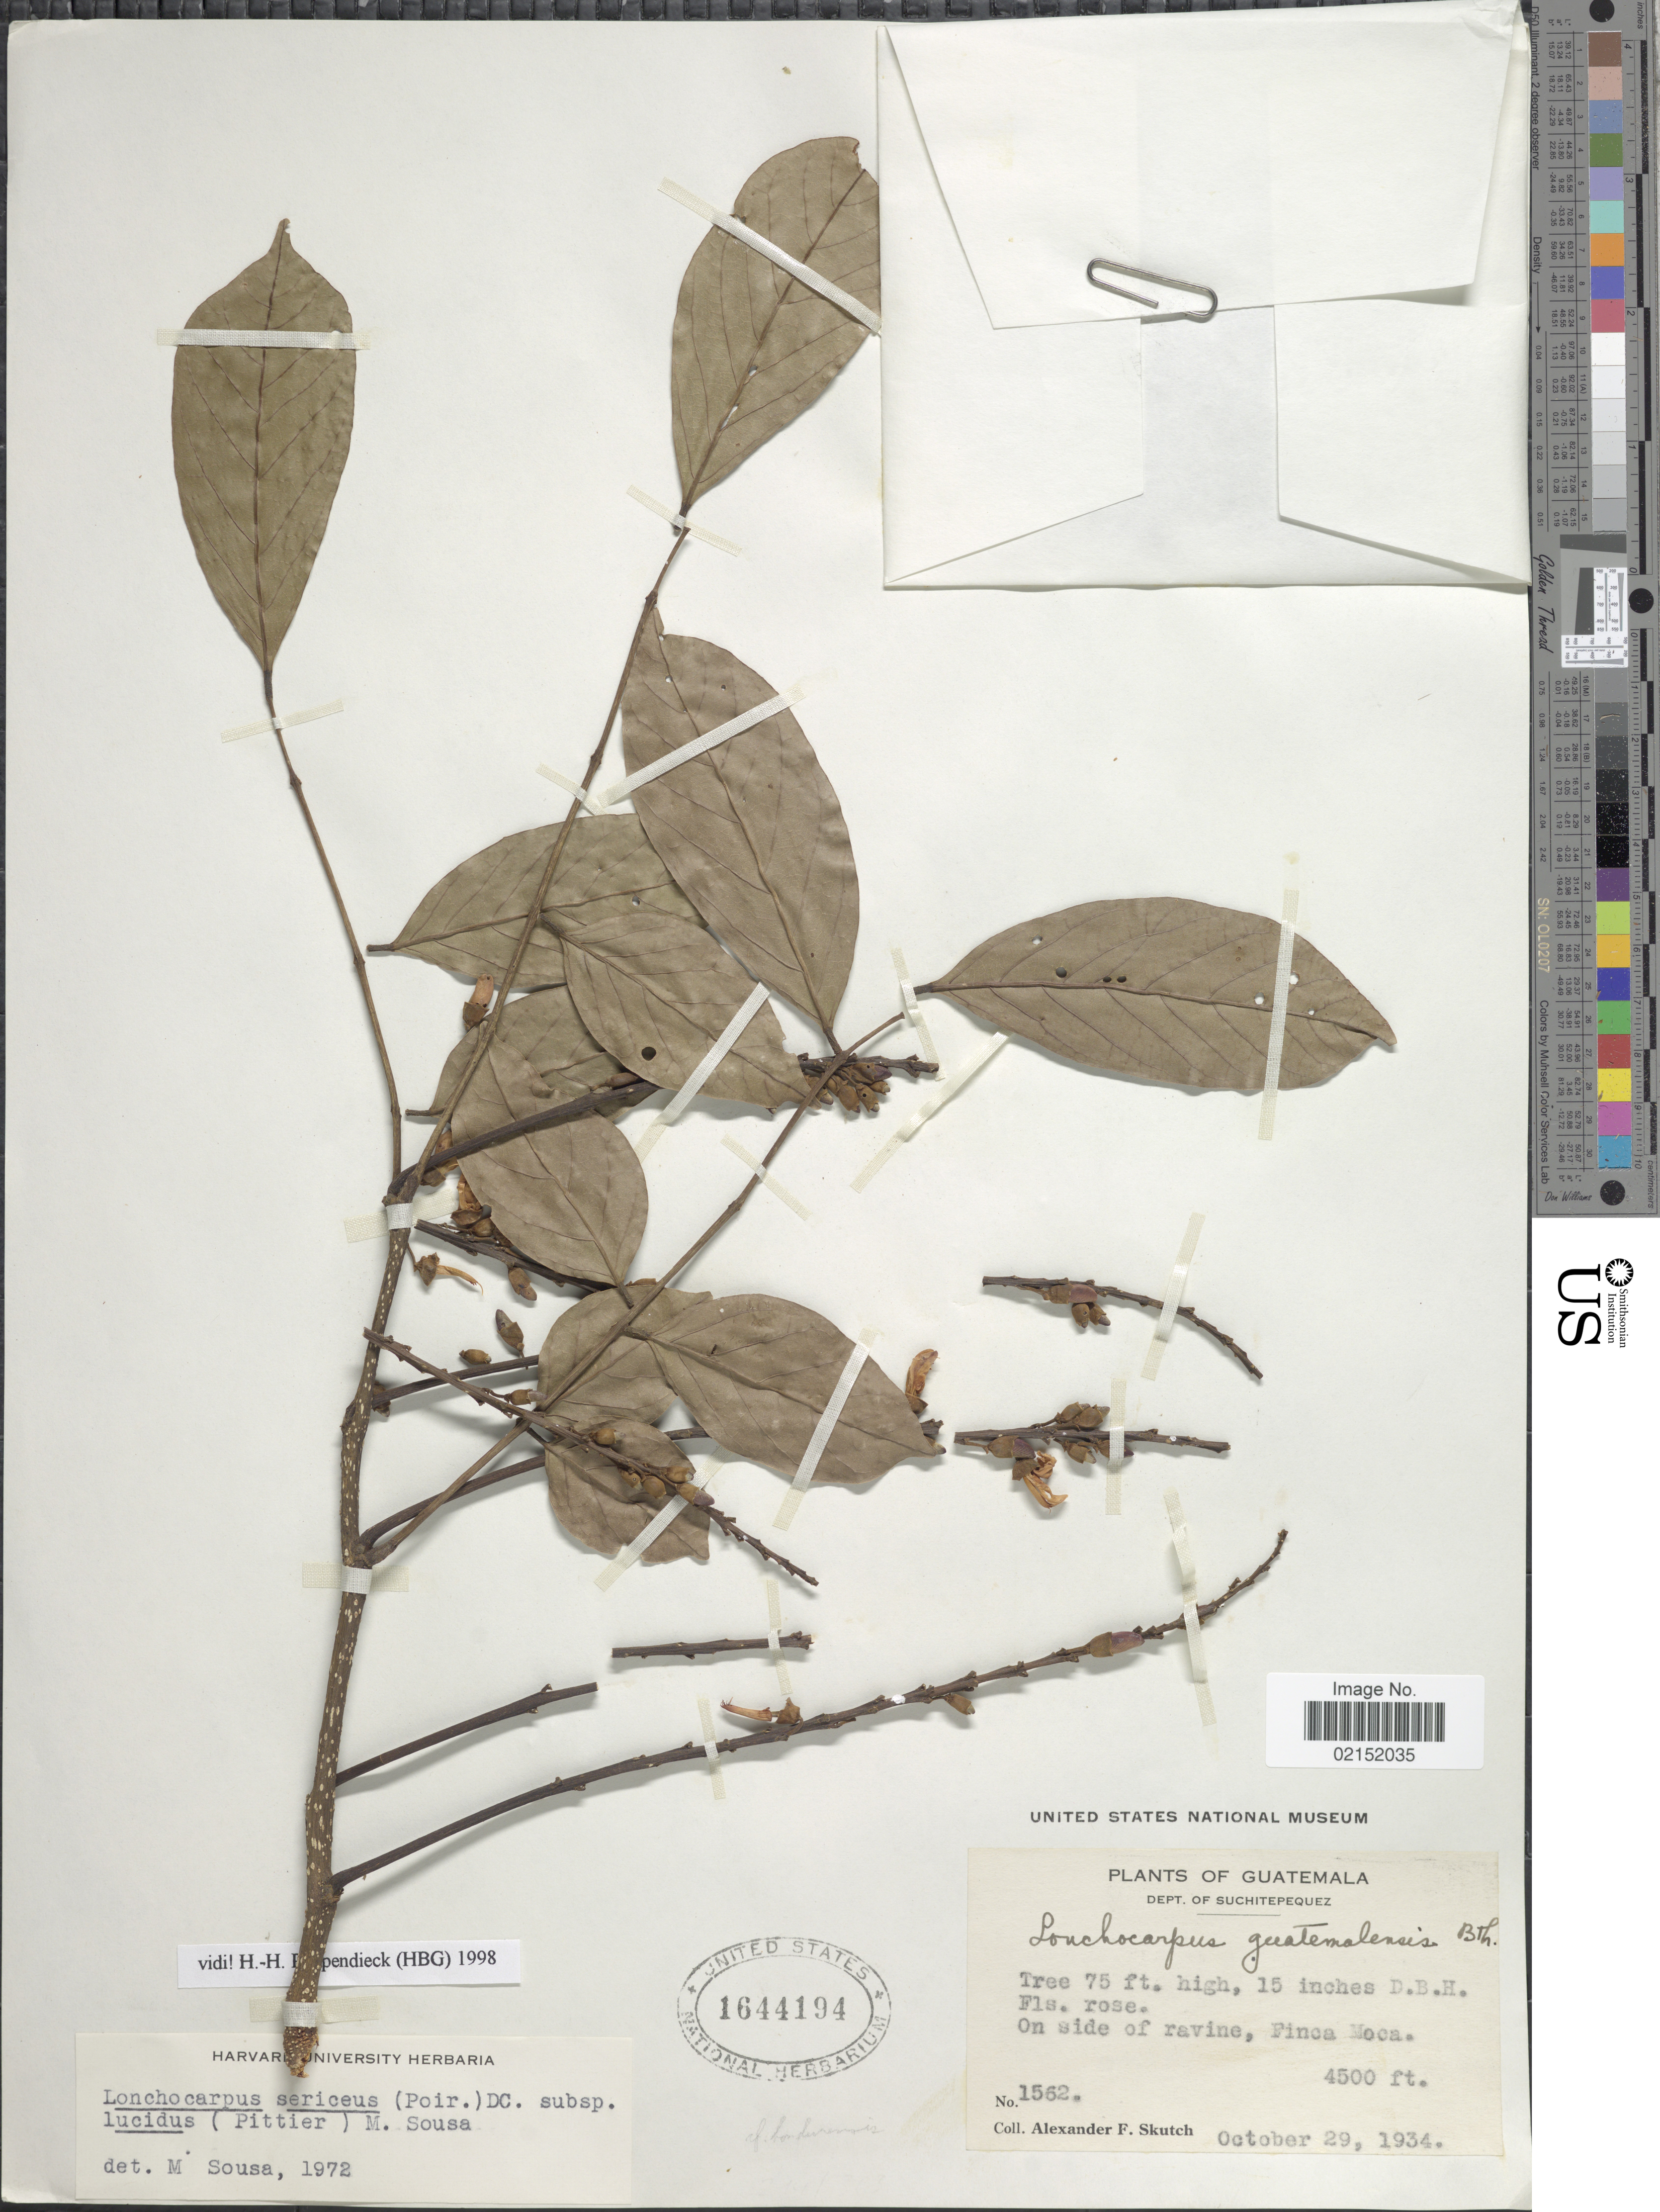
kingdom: Plantae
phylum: Tracheophyta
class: Magnoliopsida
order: Fabales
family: Fabaceae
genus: Lonchocarpus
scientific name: Lonchocarpus sericeus var. glabrescens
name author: Benth.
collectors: A. F. Skutch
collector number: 1562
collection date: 1934-10-29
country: Guatemala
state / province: Suchitepéquez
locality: On side of ravine, Finca Moca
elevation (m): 1372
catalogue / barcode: US 1644194